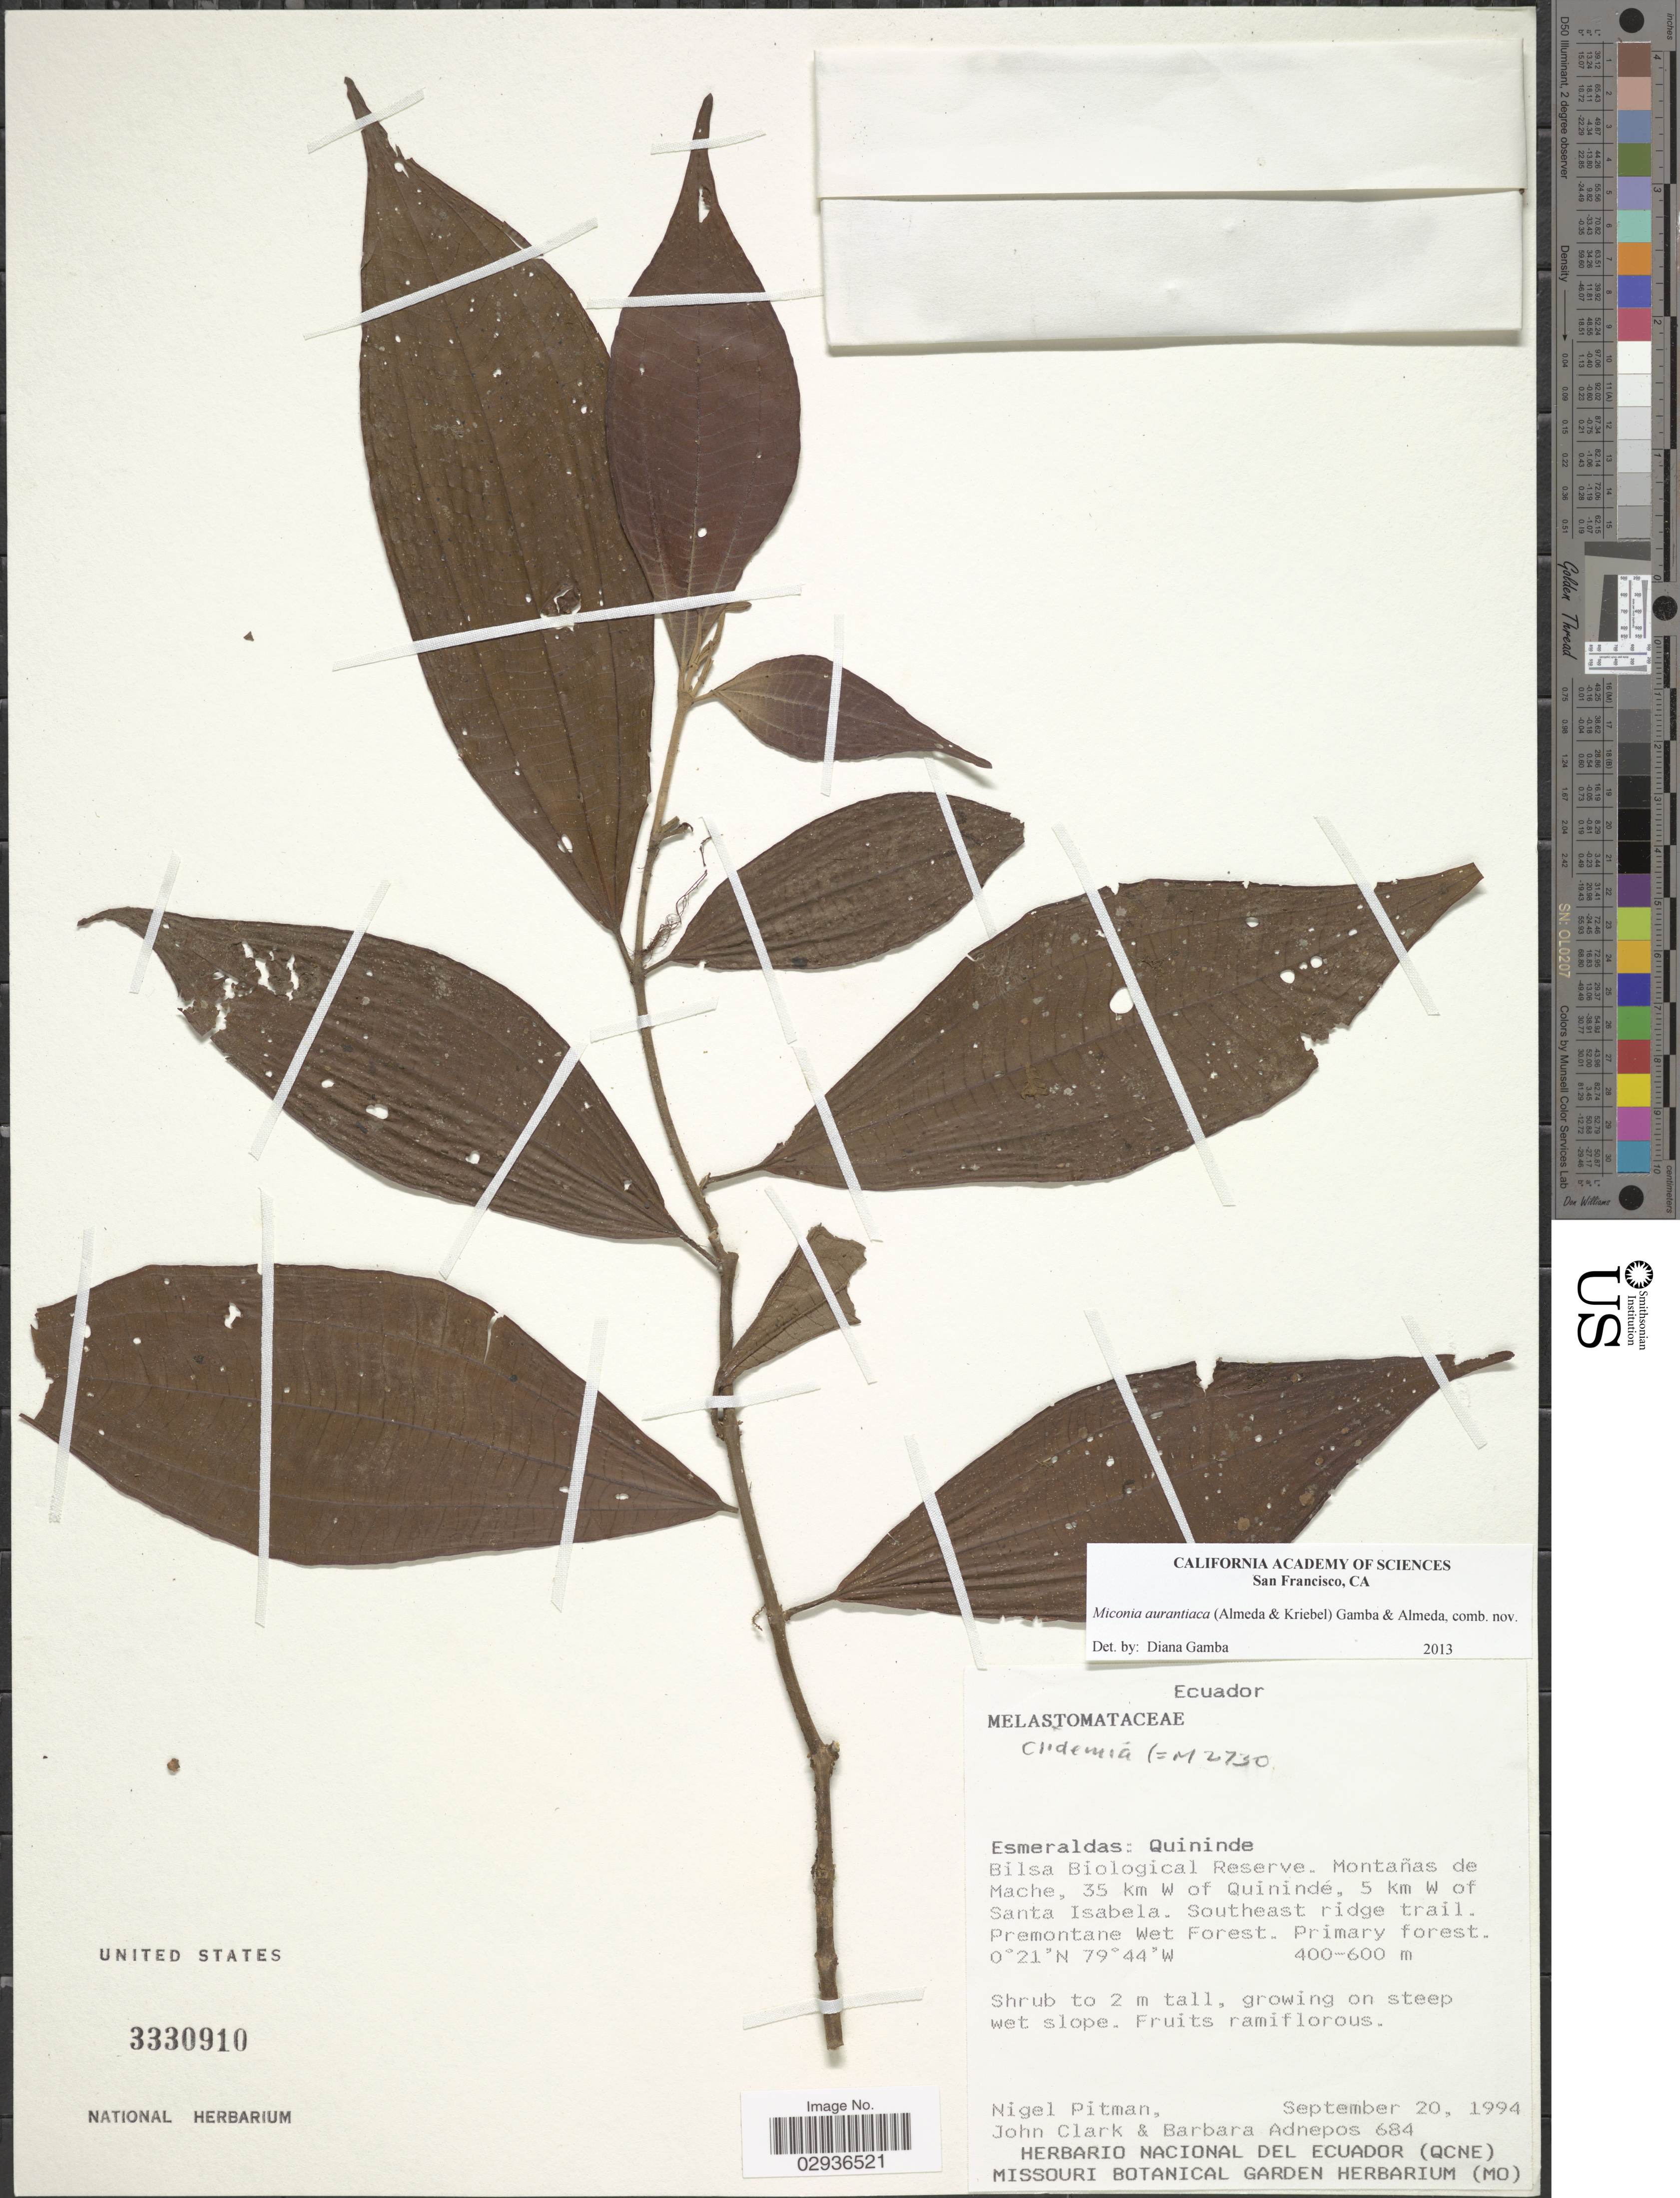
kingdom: Plantae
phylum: Tracheophyta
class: Magnoliopsida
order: Myrtales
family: Melastomataceae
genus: Miconia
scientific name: Miconia aurantiaca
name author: (Almeda & Kriebel) Gamba & Almeda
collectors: N. Pitman, J. R. Clark & B. Adnepos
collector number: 684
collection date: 1994-09-20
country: Ecuador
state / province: Esmeraldas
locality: Quininde, Bilsa Biological Reserve. Montañas de Mache, 35 km W of Quinindé, 5 km W of Santa Isabela. Southeast ridge trail.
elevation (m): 400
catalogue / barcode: US 3330910